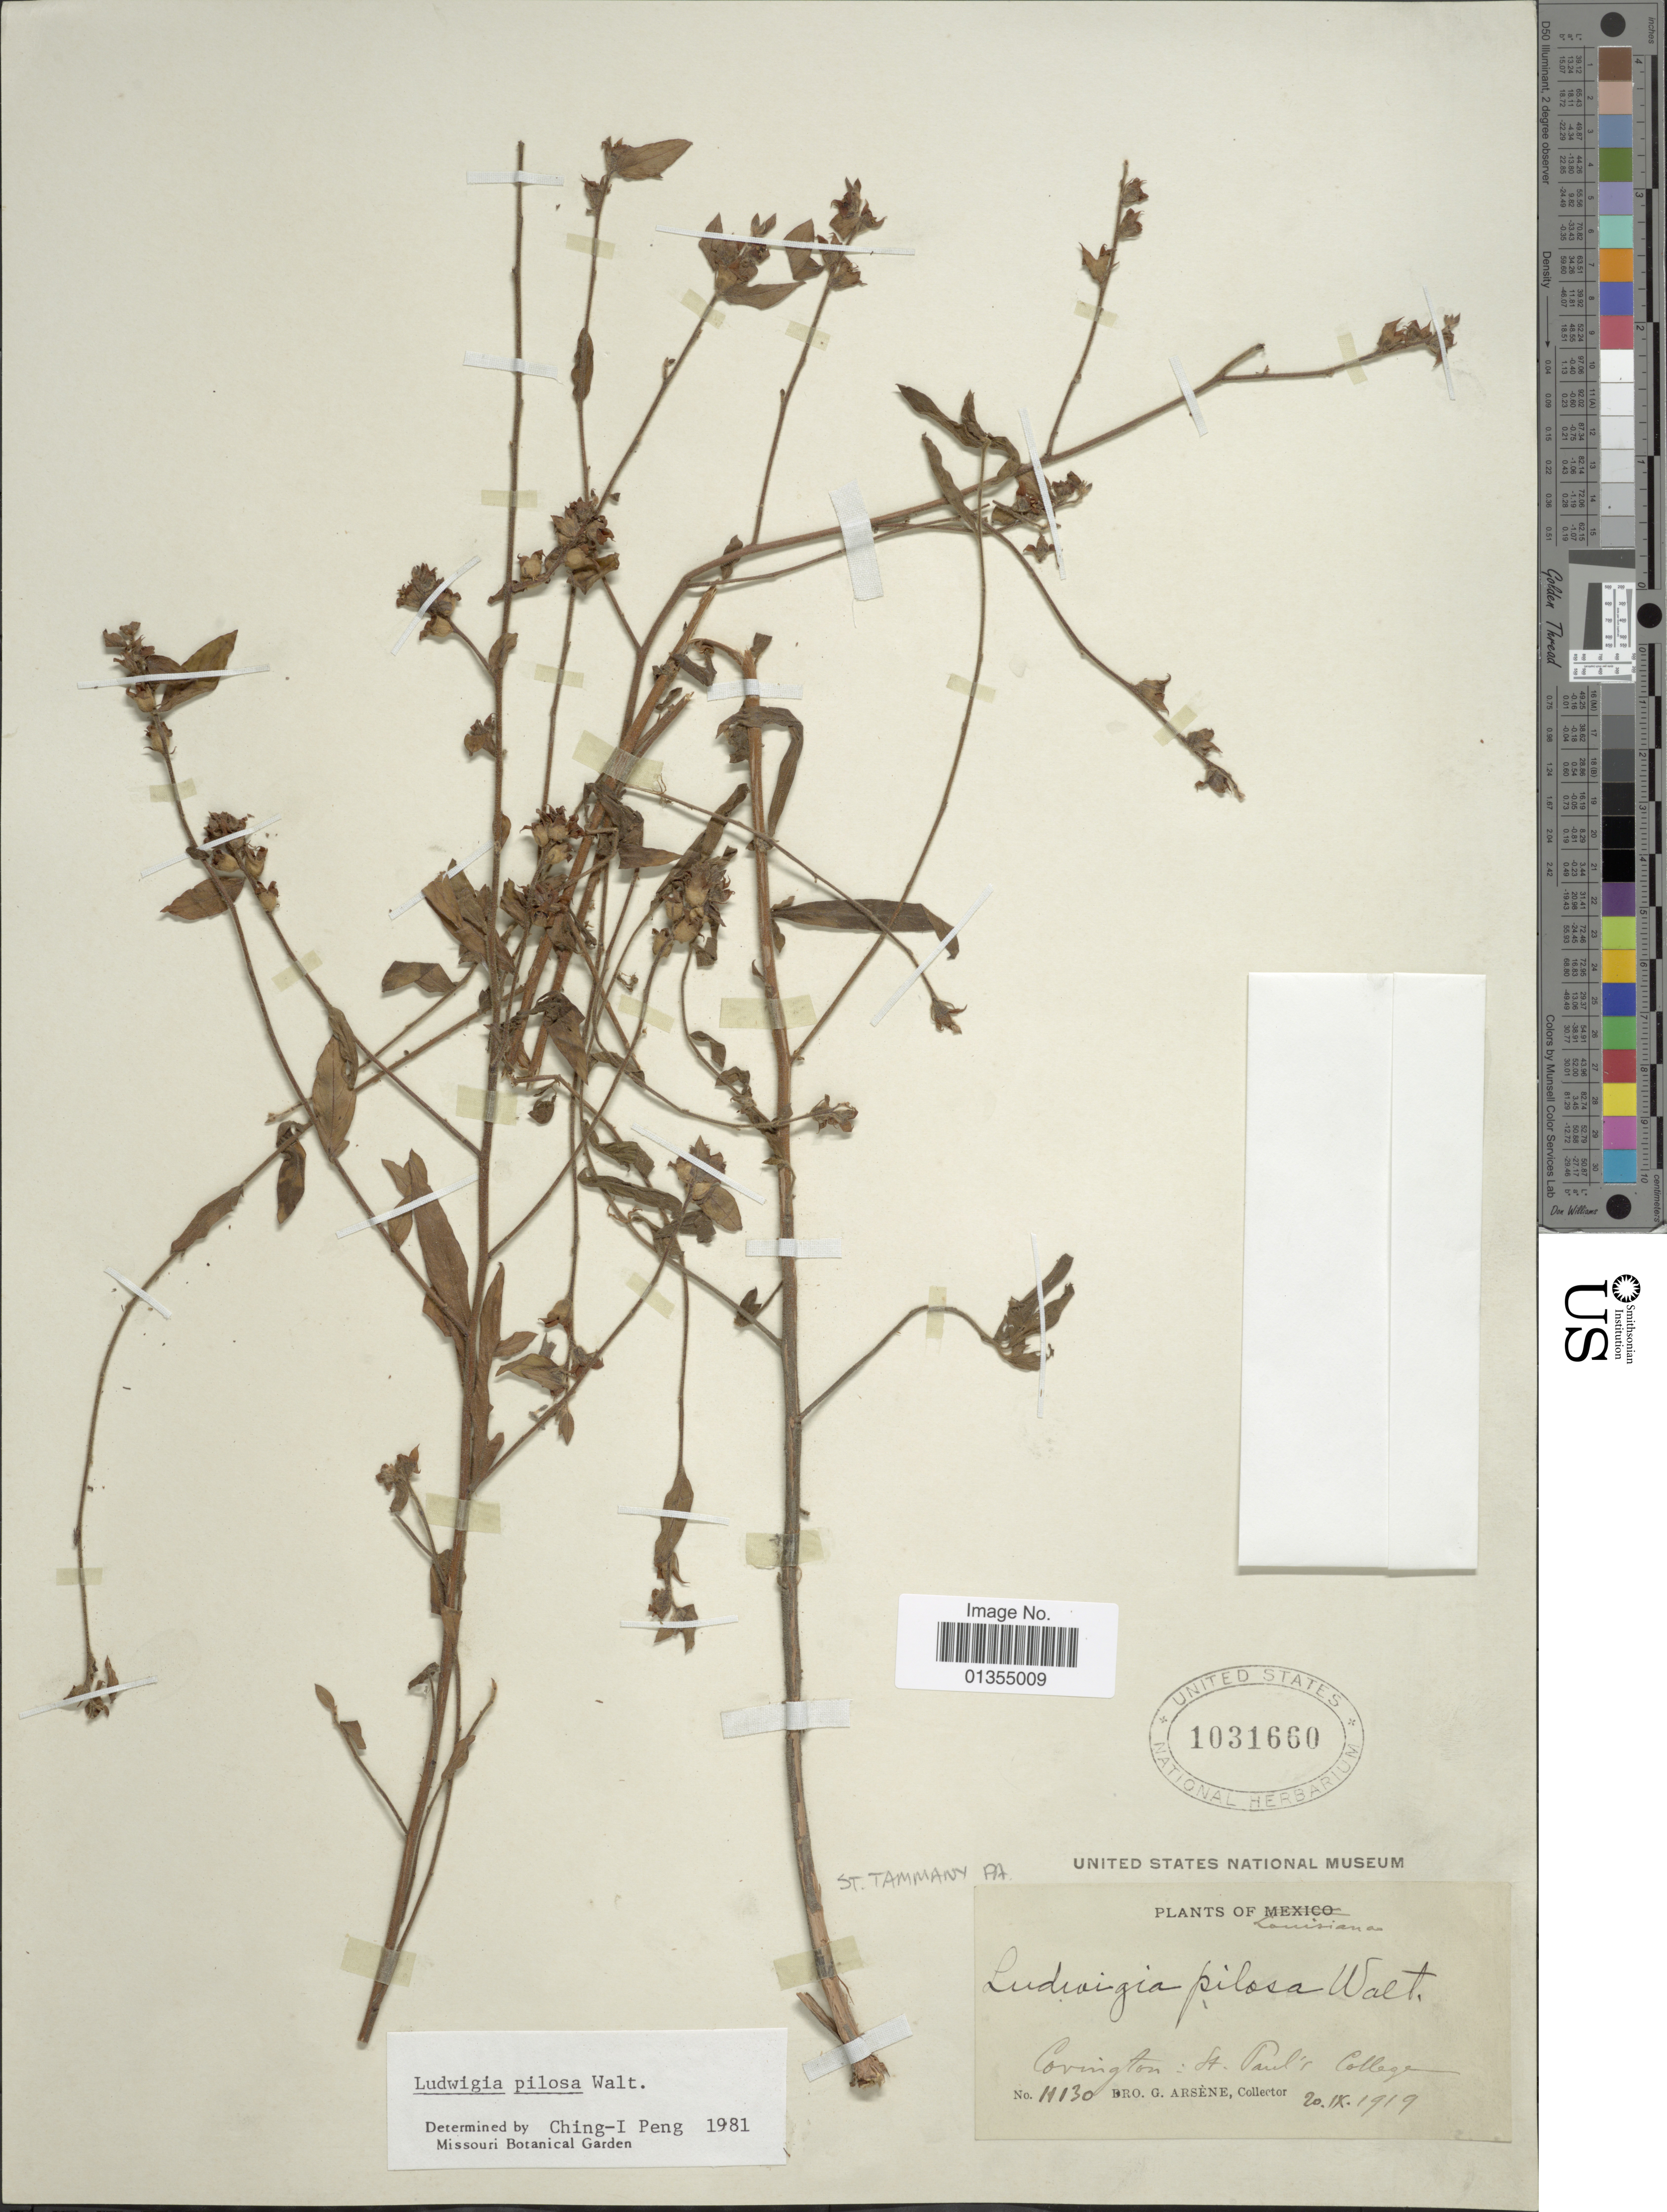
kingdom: Plantae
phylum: Tracheophyta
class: Magnoliopsida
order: Myrtales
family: Onagraceae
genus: Ludwigia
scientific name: Ludwigia pilosa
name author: Walter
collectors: Bro. G. Arsène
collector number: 11130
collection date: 1919-09-20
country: United States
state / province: Louisiana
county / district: St. Tammany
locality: St. Paul's College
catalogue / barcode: US 1031660